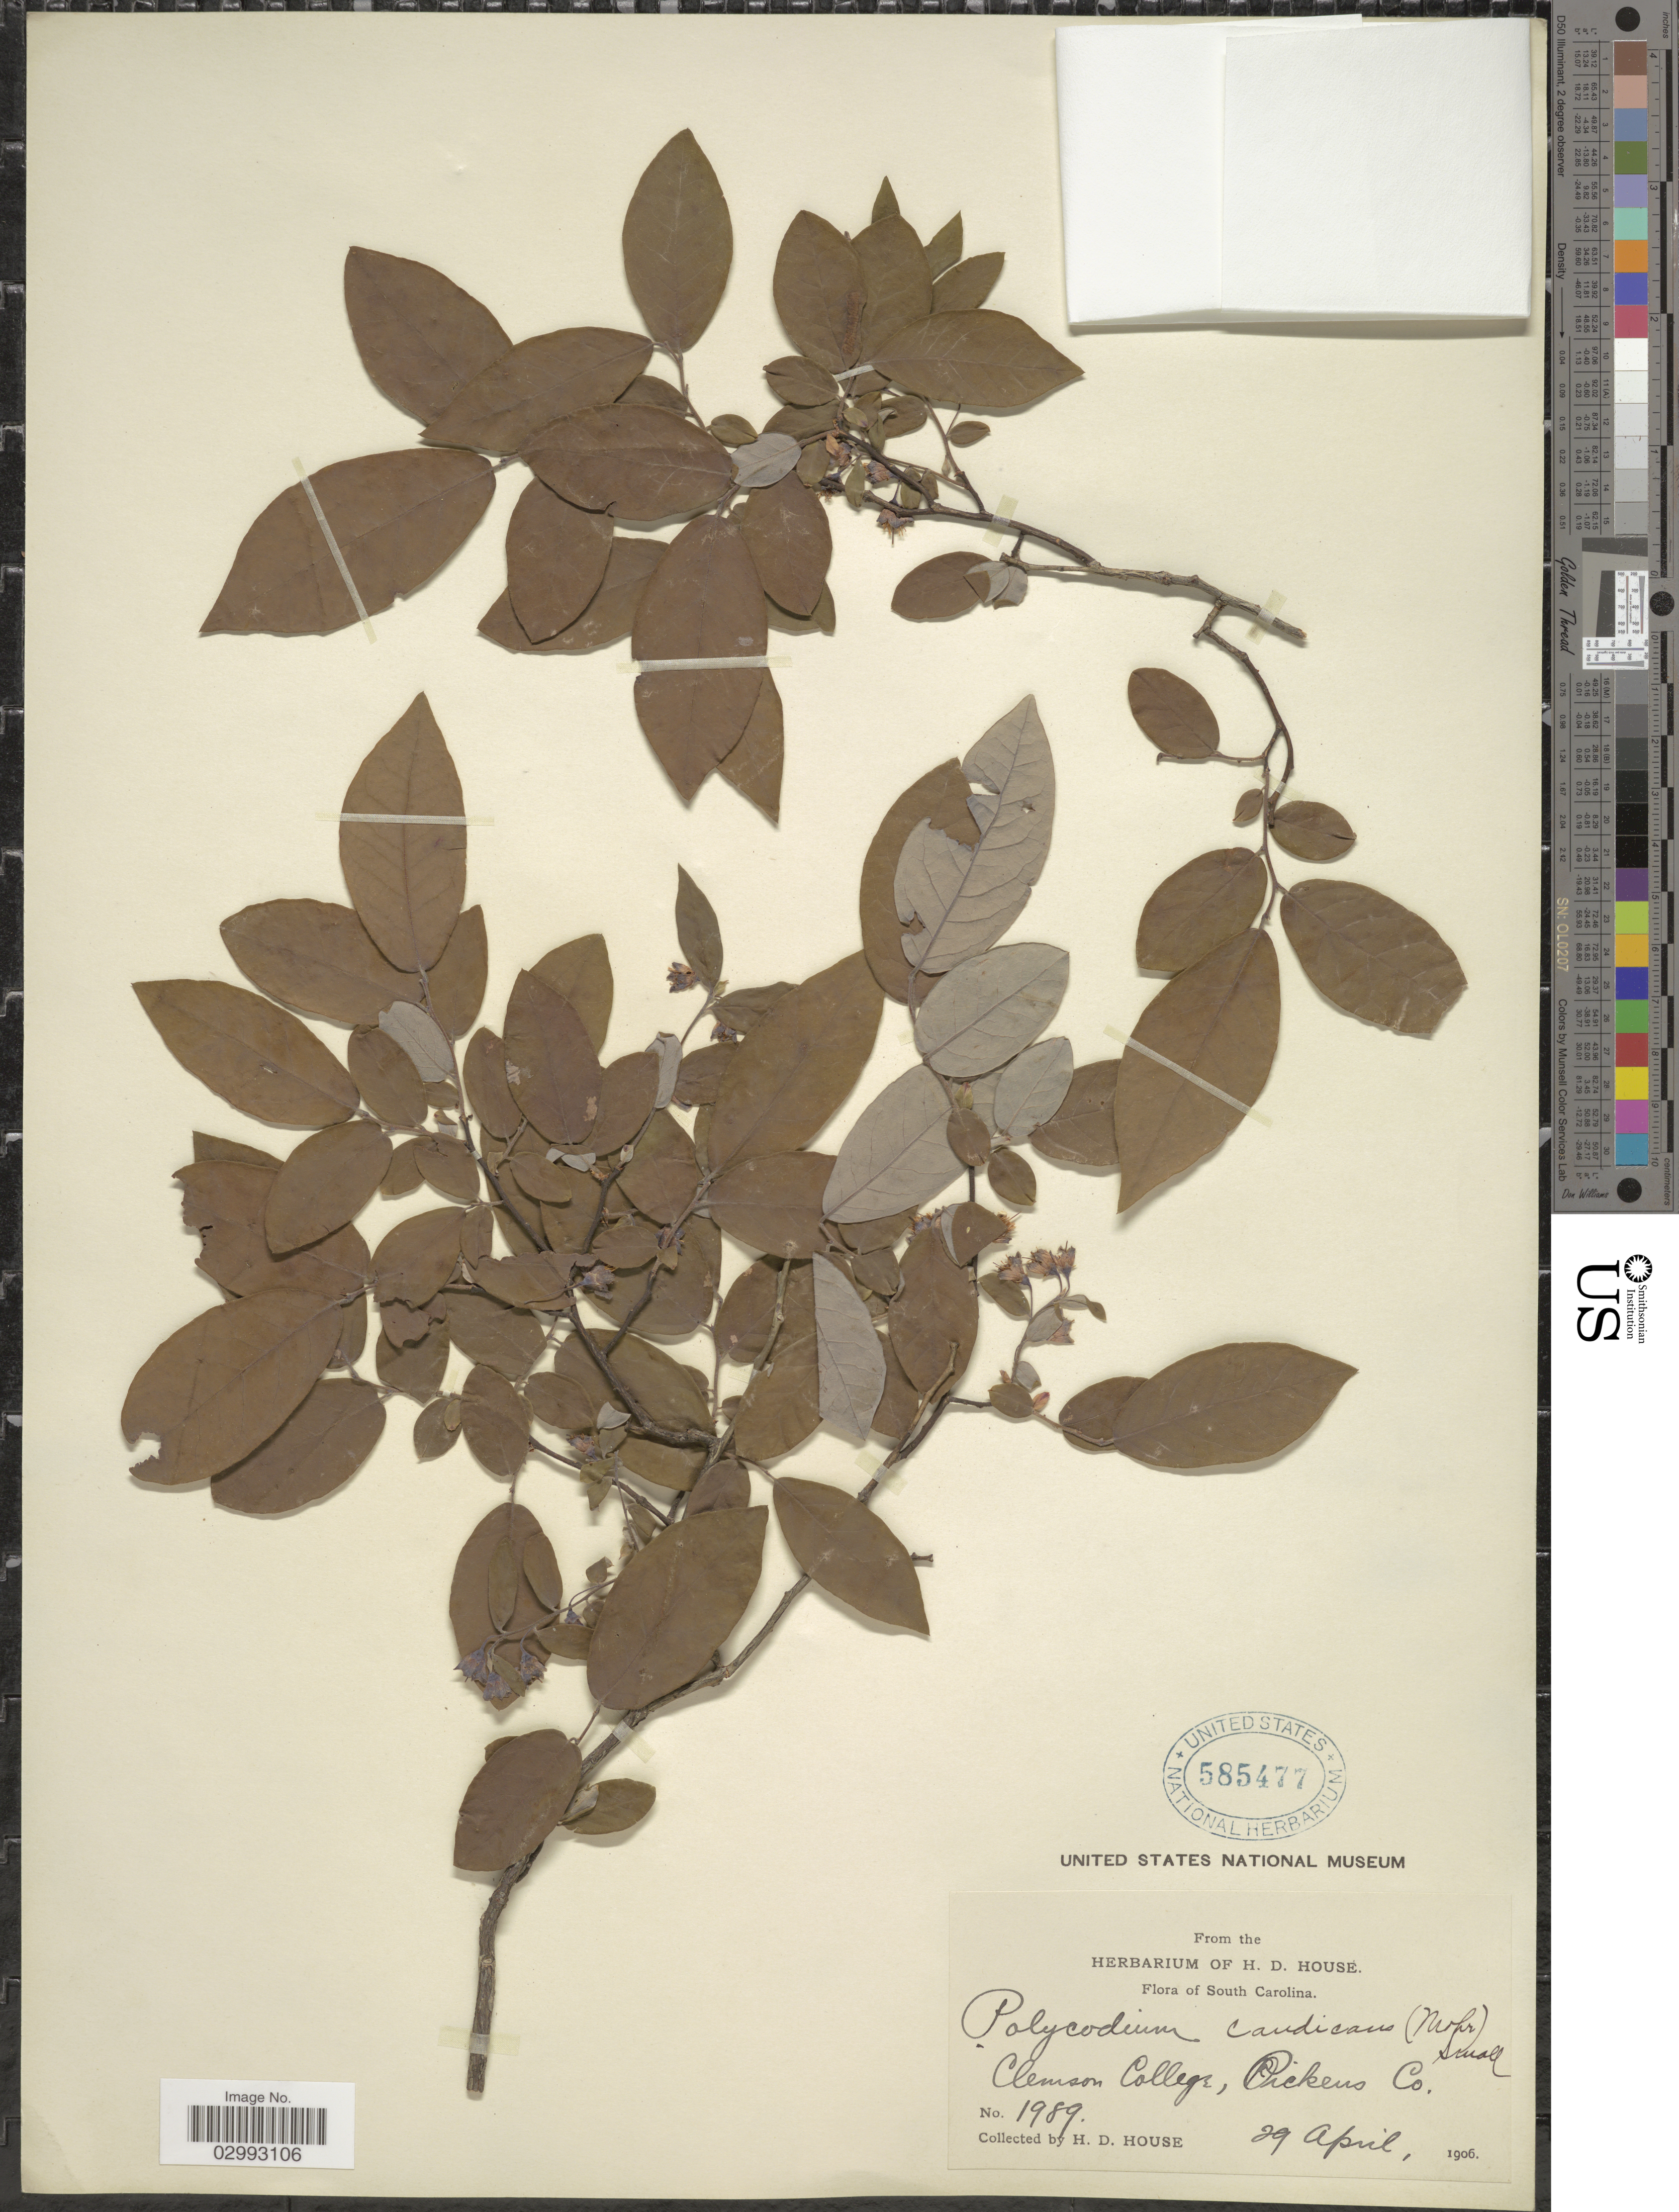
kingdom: Plantae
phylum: Tracheophyta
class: Magnoliopsida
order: Ericales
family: Ericaceae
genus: Polycodium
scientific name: Polycodium candicans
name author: (C. Mohr) Small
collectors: H. D. House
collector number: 1989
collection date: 1906-04-29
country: United States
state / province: South Carolina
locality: Clemson College, Pickens Co.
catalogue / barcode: US 585477